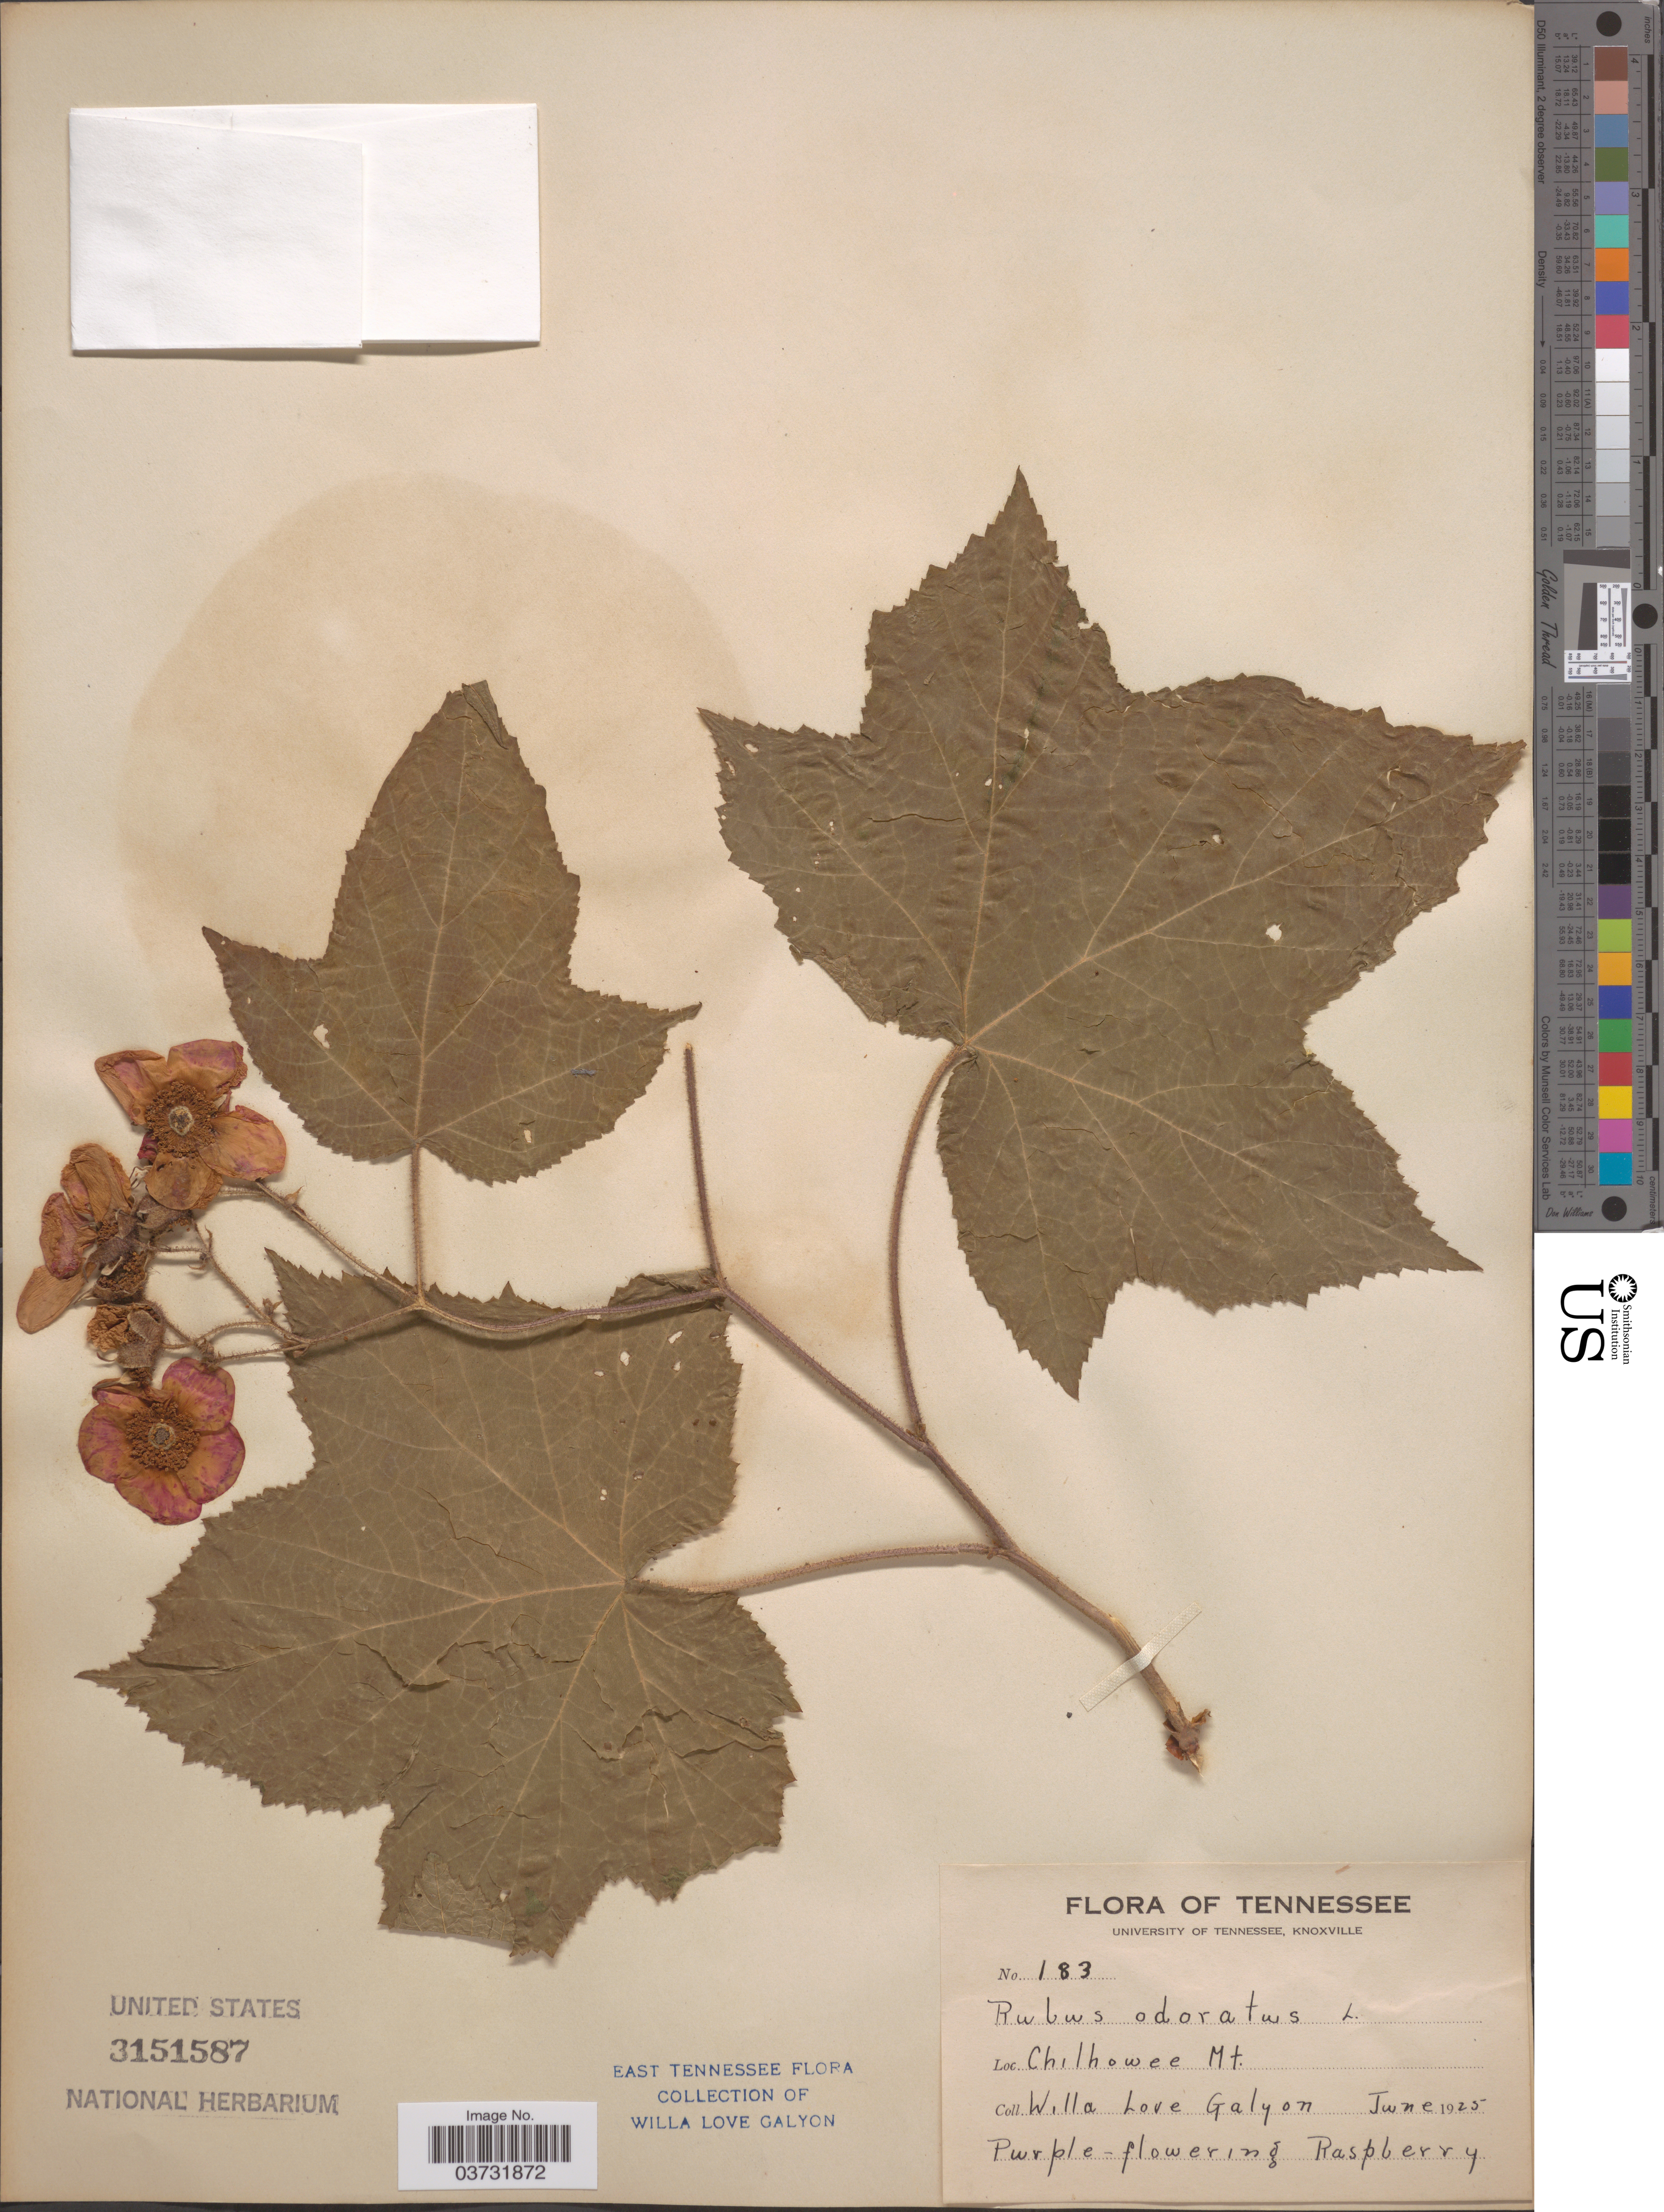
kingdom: Plantae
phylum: Tracheophyta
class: Magnoliopsida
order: Rosales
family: Rosaceae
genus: Rubus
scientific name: Rubus odoratus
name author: L.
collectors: W. Galyon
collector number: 183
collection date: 1925-06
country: United States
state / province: Tennessee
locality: Chilhowee Mt.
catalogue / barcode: US 3151587